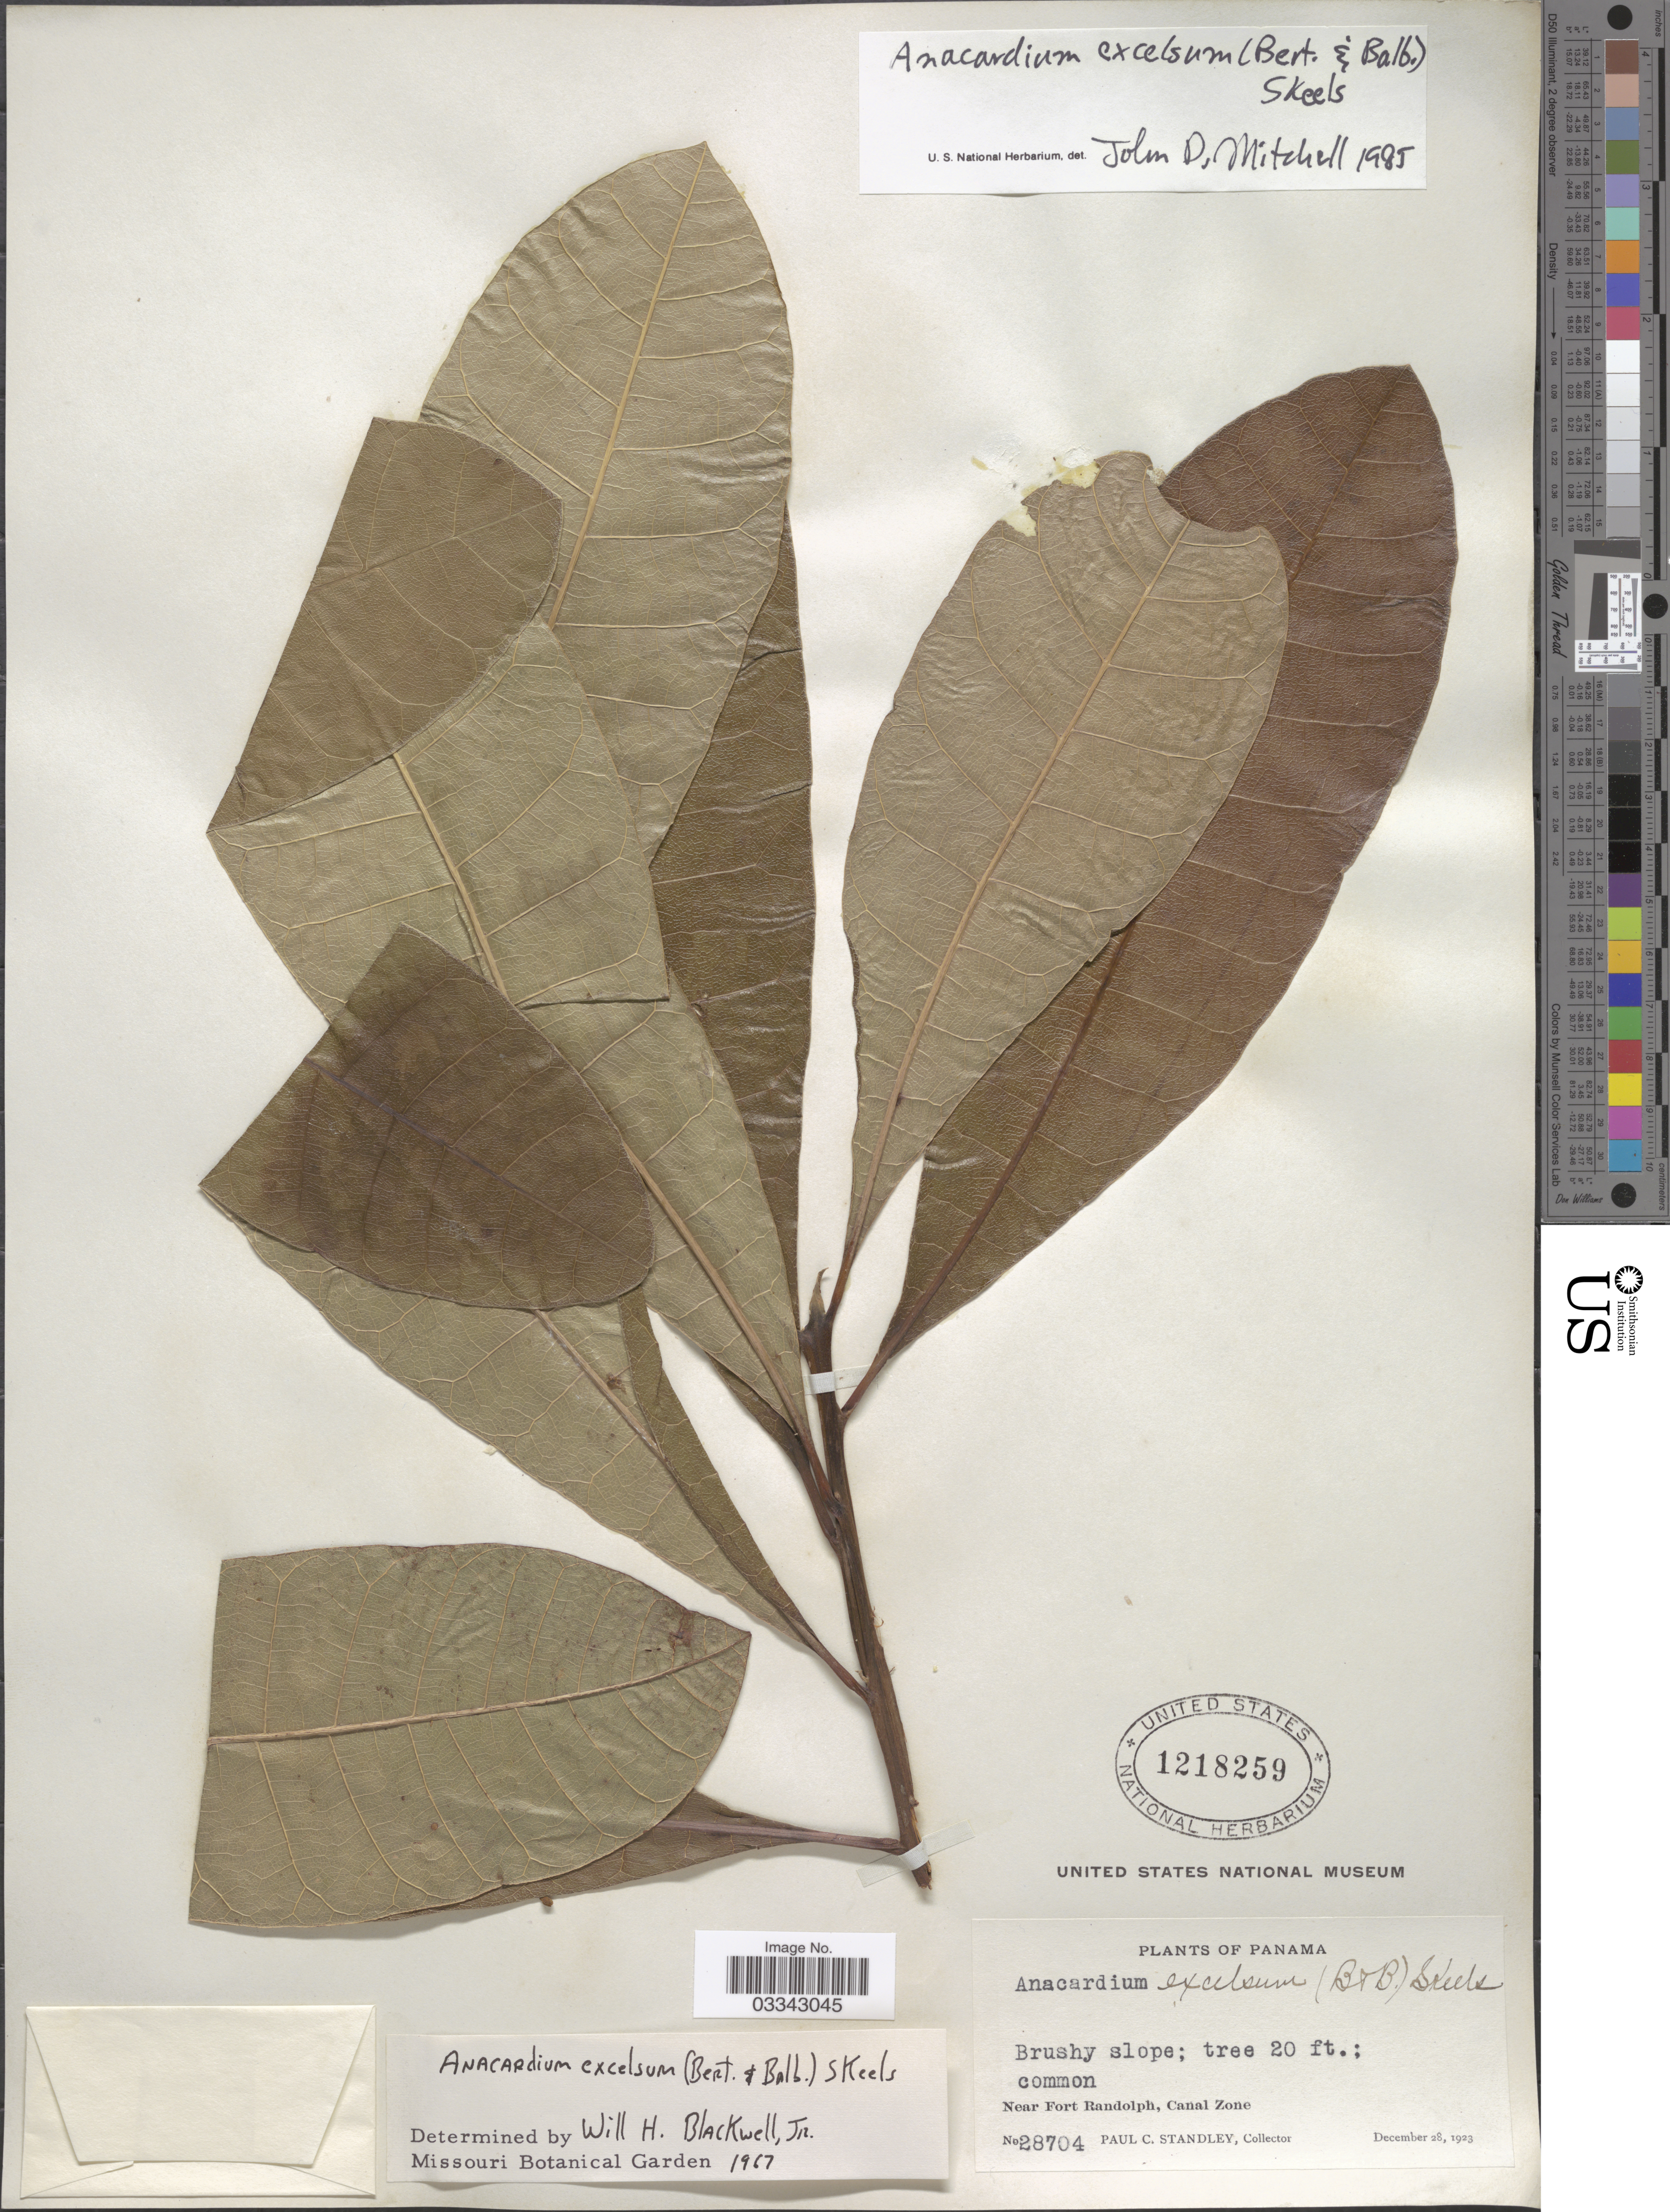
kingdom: Plantae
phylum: Tracheophyta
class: Magnoliopsida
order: Sapindales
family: Anacardiaceae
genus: Anacardium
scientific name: Anacardium excelsum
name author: (Kunth) Skeels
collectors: P. C. Standley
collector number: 28704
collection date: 1923-12-28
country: Panama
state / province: Colón / Panamá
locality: Near Fort Randolph, Canal Zone.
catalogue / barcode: US 1218259